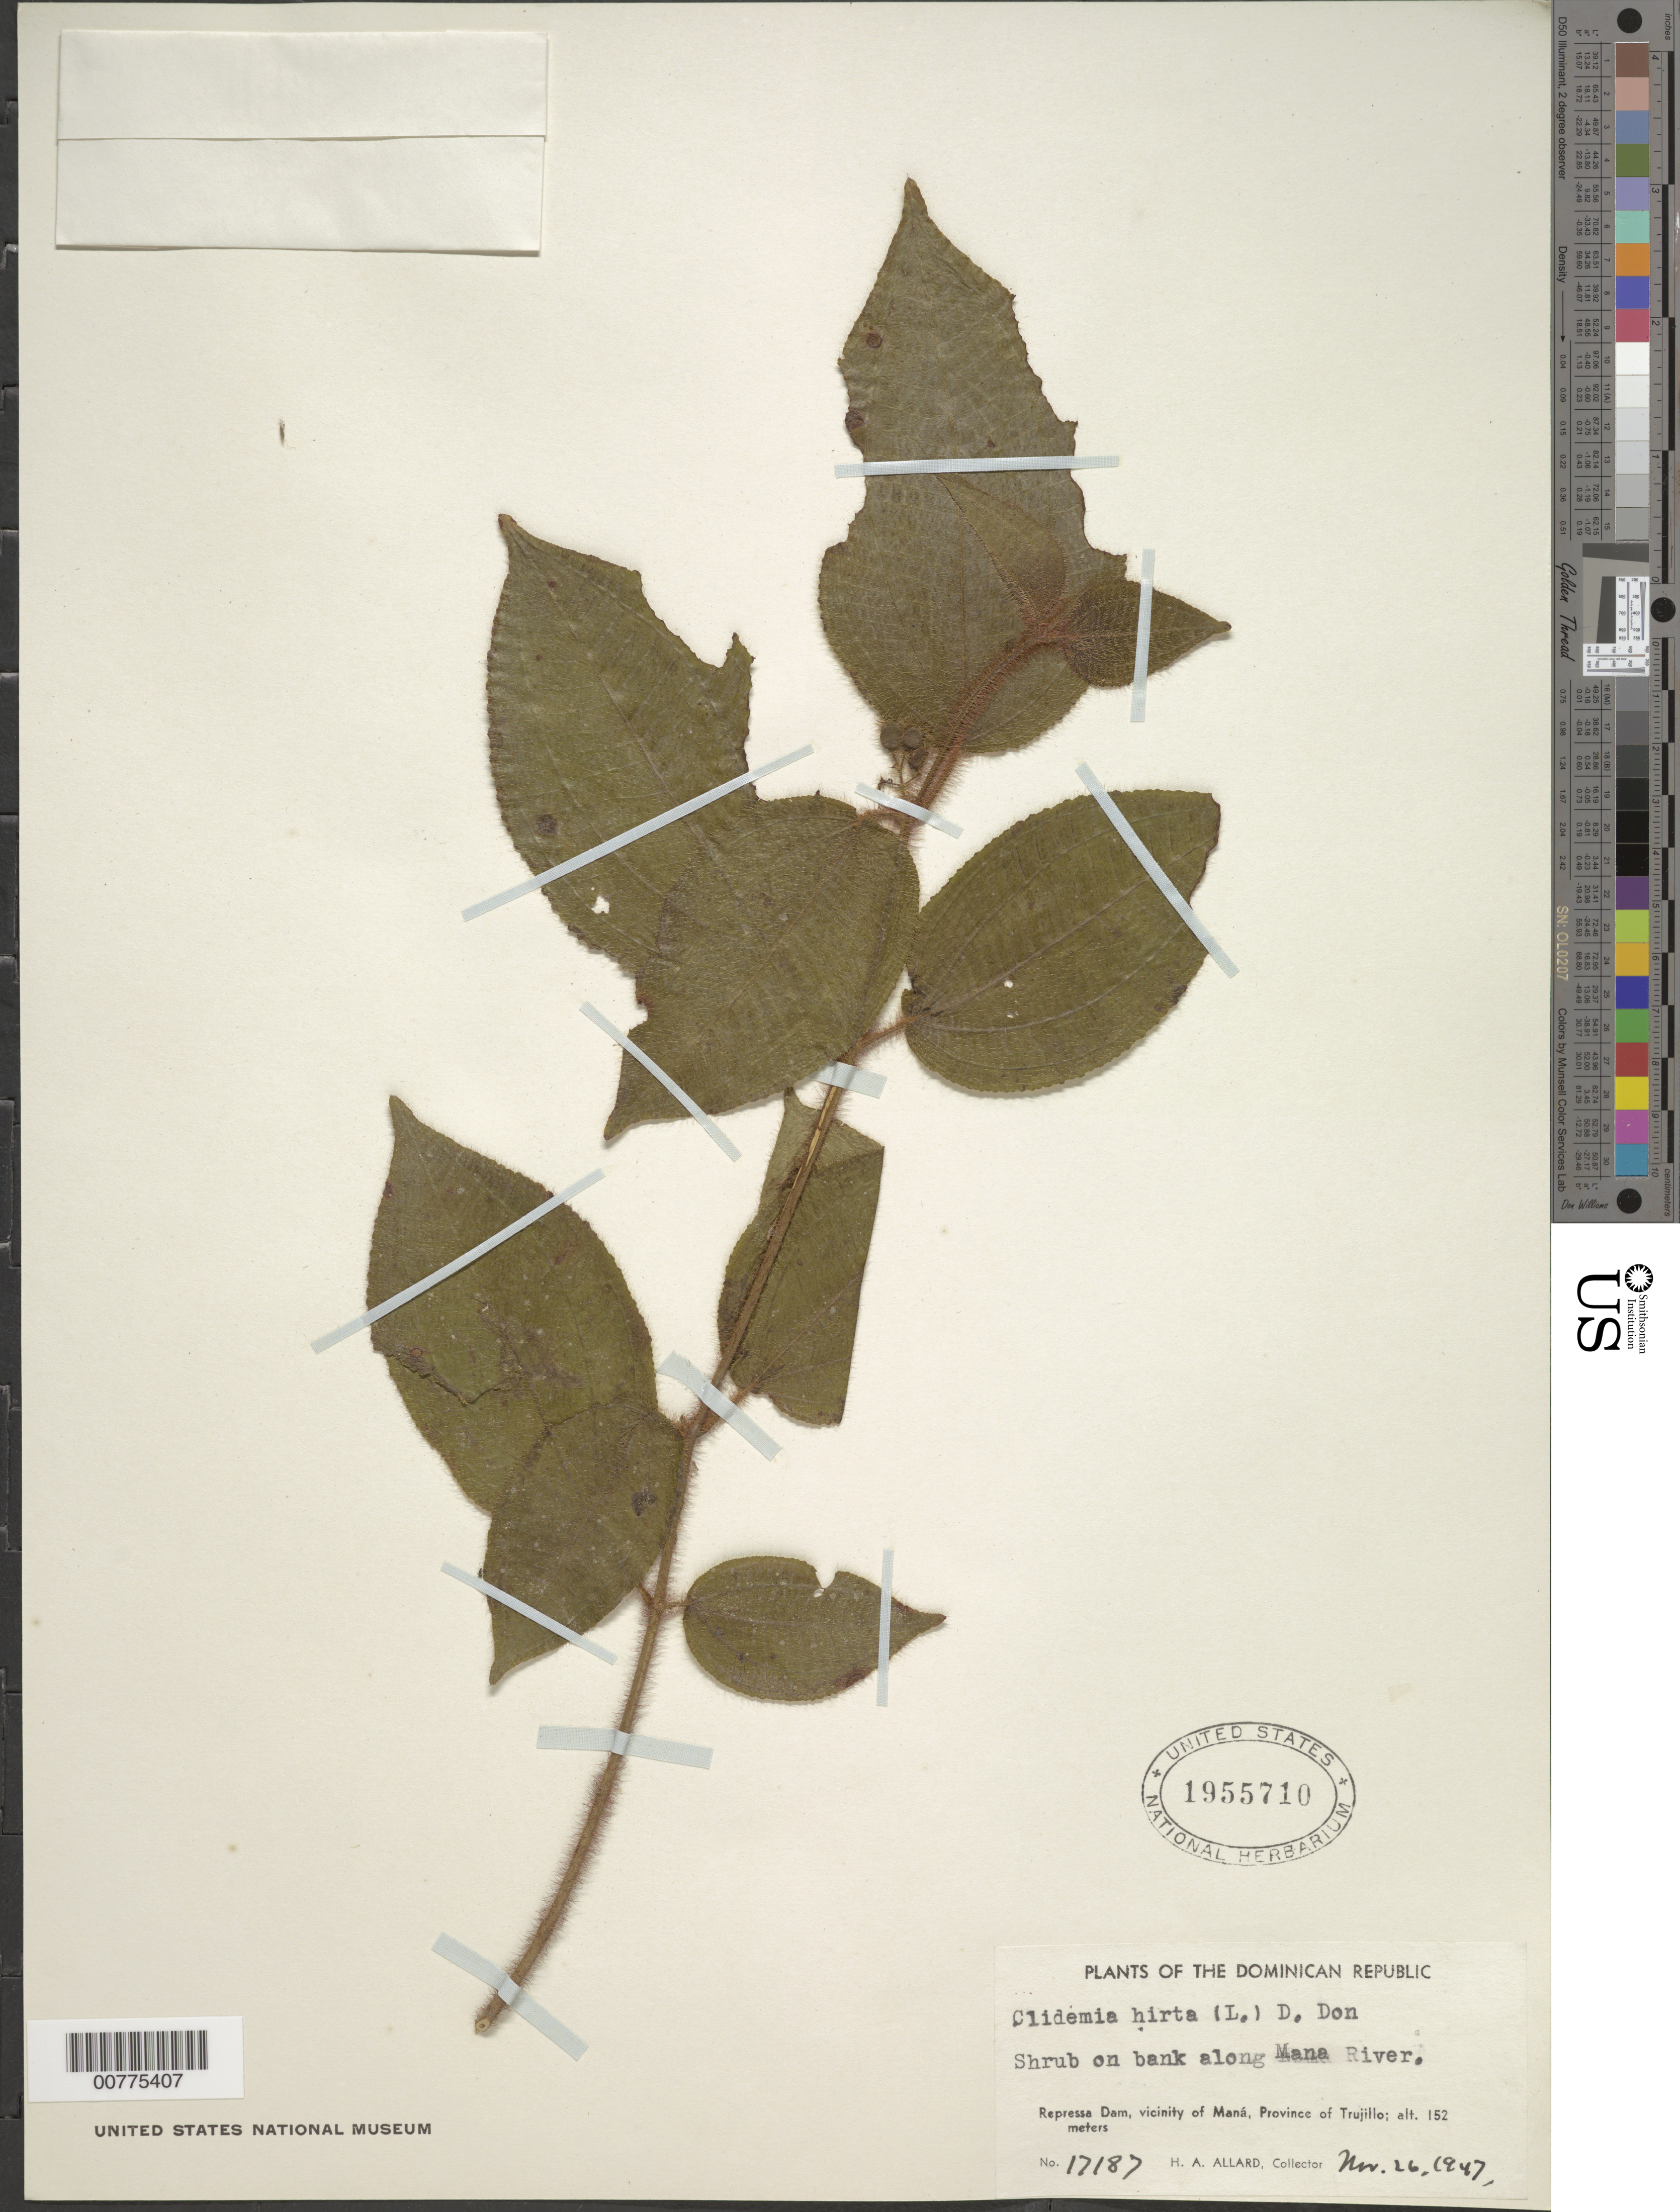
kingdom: Plantae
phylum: Tracheophyta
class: Magnoliopsida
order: Myrtales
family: Melastomataceae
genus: Clidemia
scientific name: Clidemia hirta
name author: (L.) D. Don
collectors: H. A. Allard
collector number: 17187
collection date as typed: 22 Nov 1947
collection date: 1947-11-22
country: Dominican Republic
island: Hispaniola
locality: Province of Trujillo, vicinity of Maná, Represa Dam, Mana River.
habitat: Bank along river.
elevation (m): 152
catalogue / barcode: US 1955710